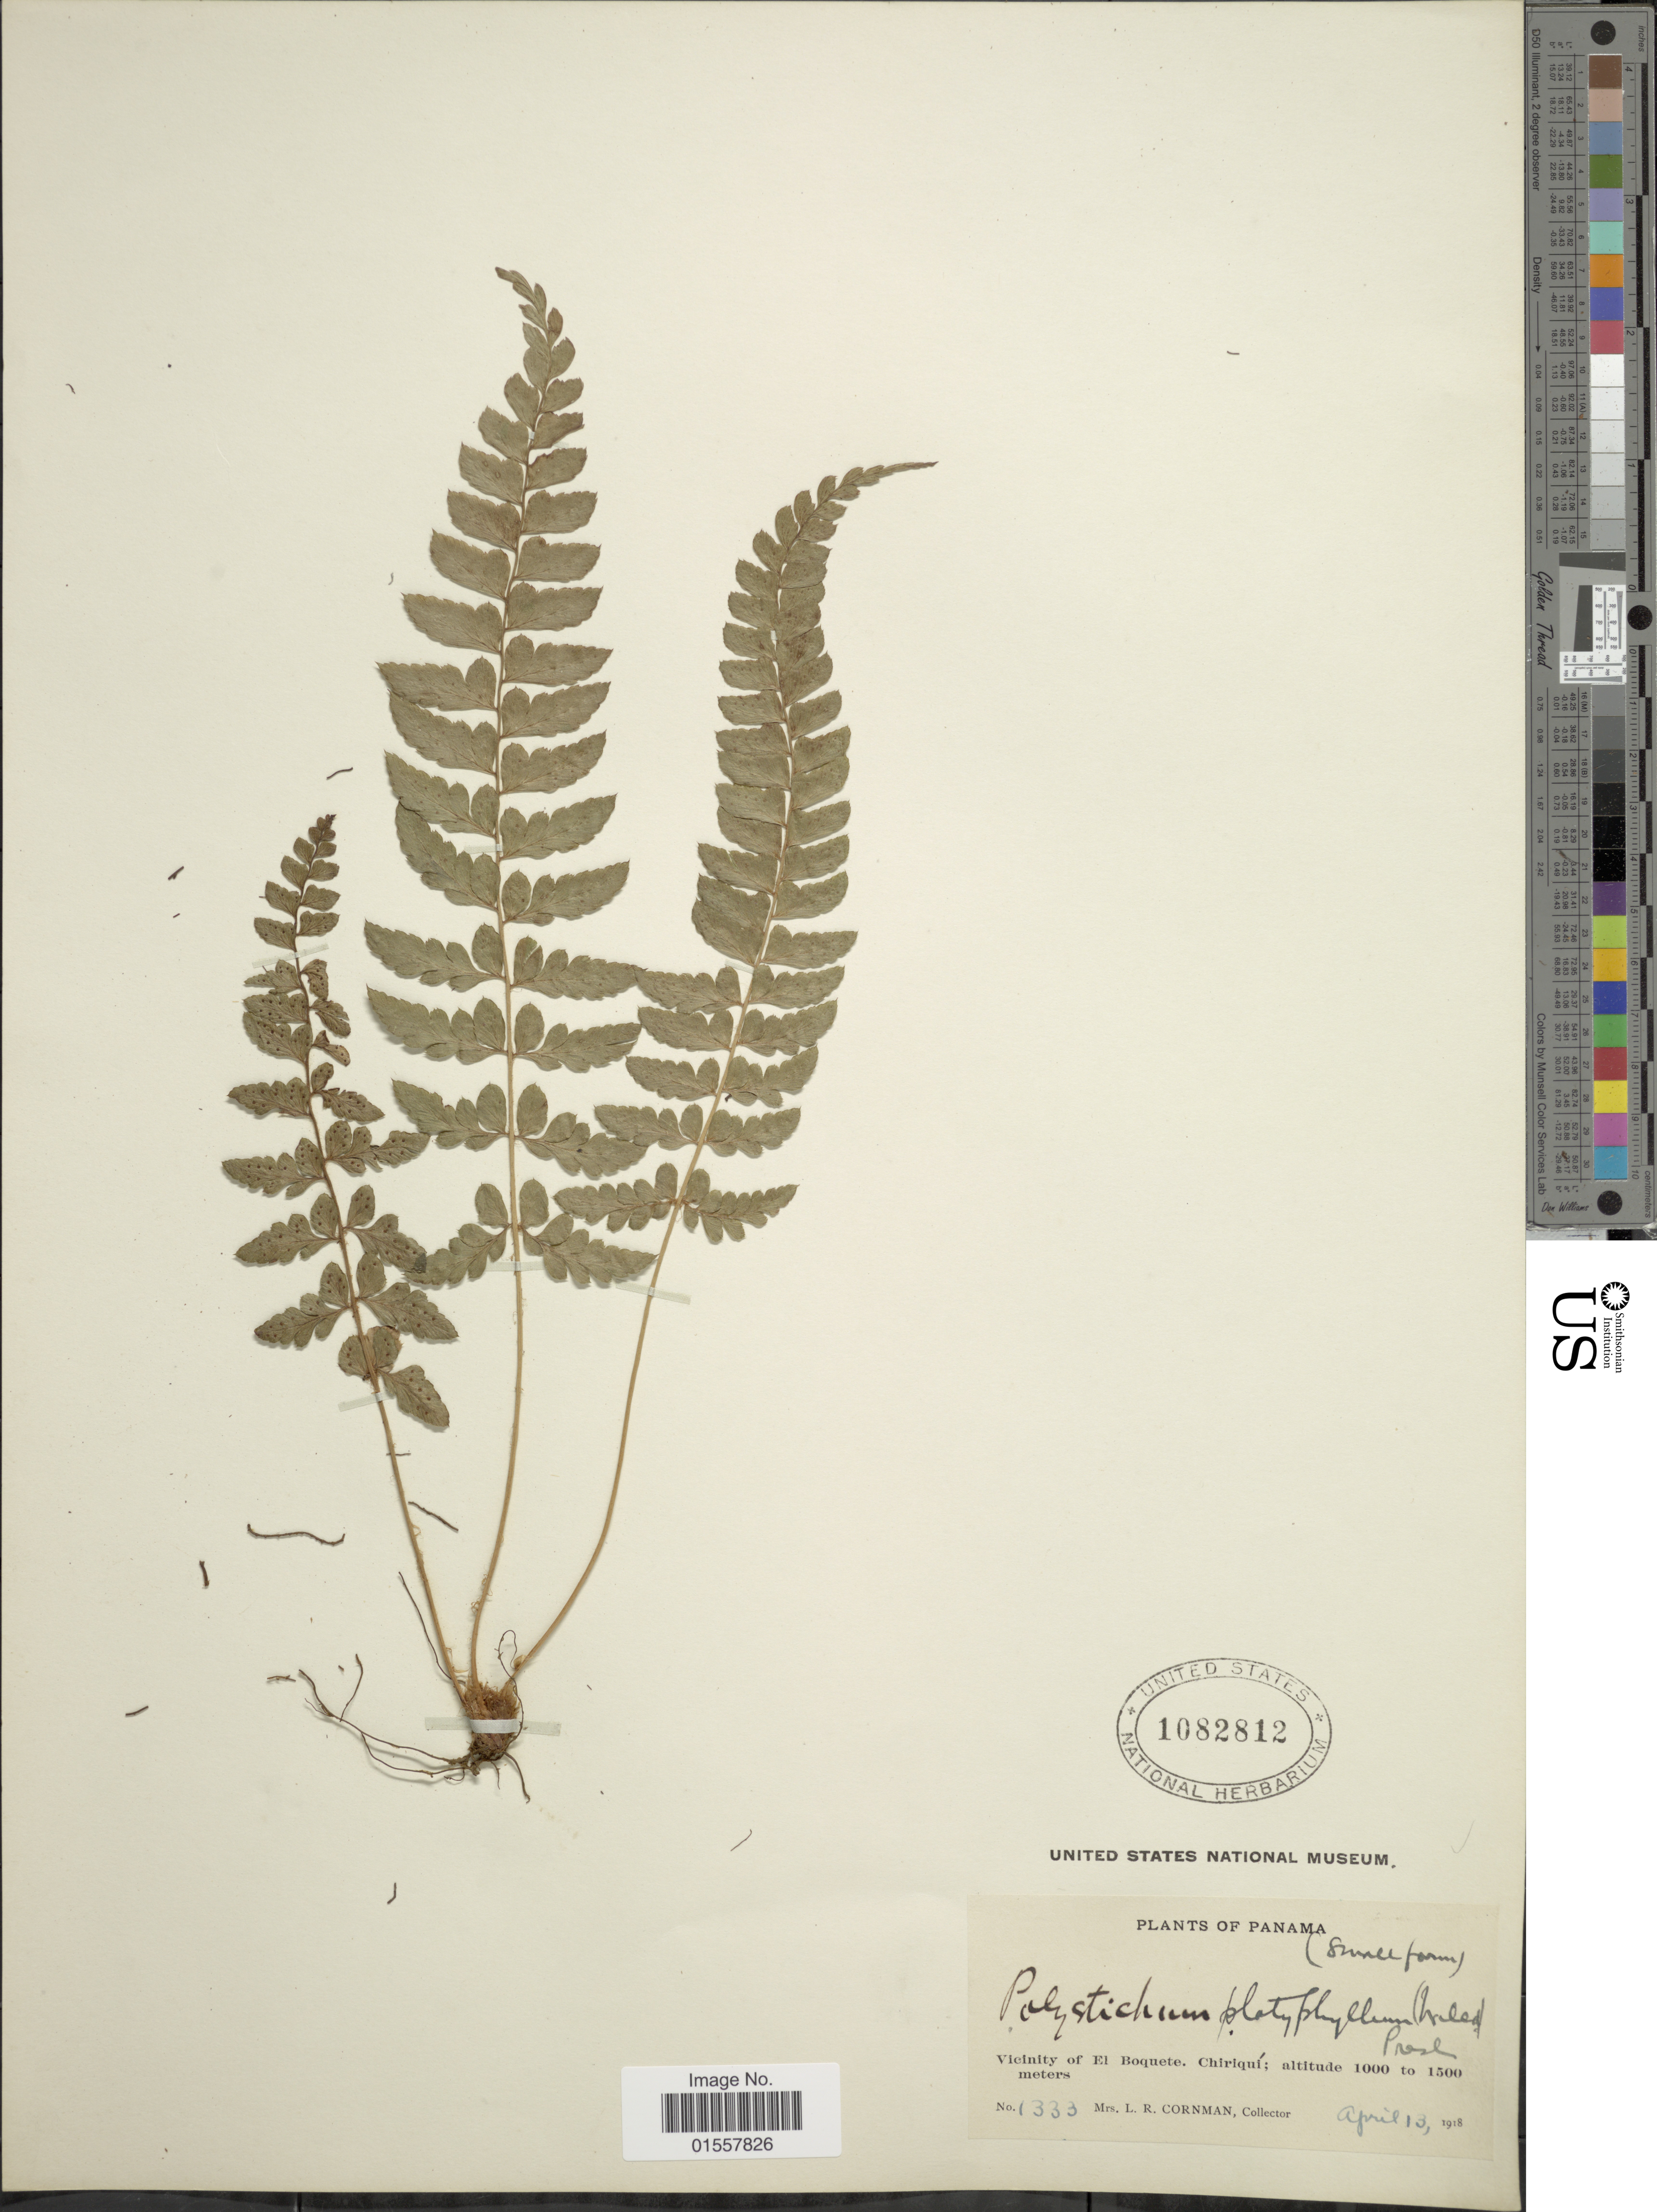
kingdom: Plantae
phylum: Tracheophyta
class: Polypodiopsida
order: Polypodiales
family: Dryopteridaceae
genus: Polystichum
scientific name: Polystichum platyphyllum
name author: (Willd.) C. Presl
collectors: L. Cornman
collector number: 1333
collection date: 1918-04-13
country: Panama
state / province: Chiriqui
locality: Vicinity of El Boquete, Chiriqui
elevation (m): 1000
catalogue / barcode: US 1082812